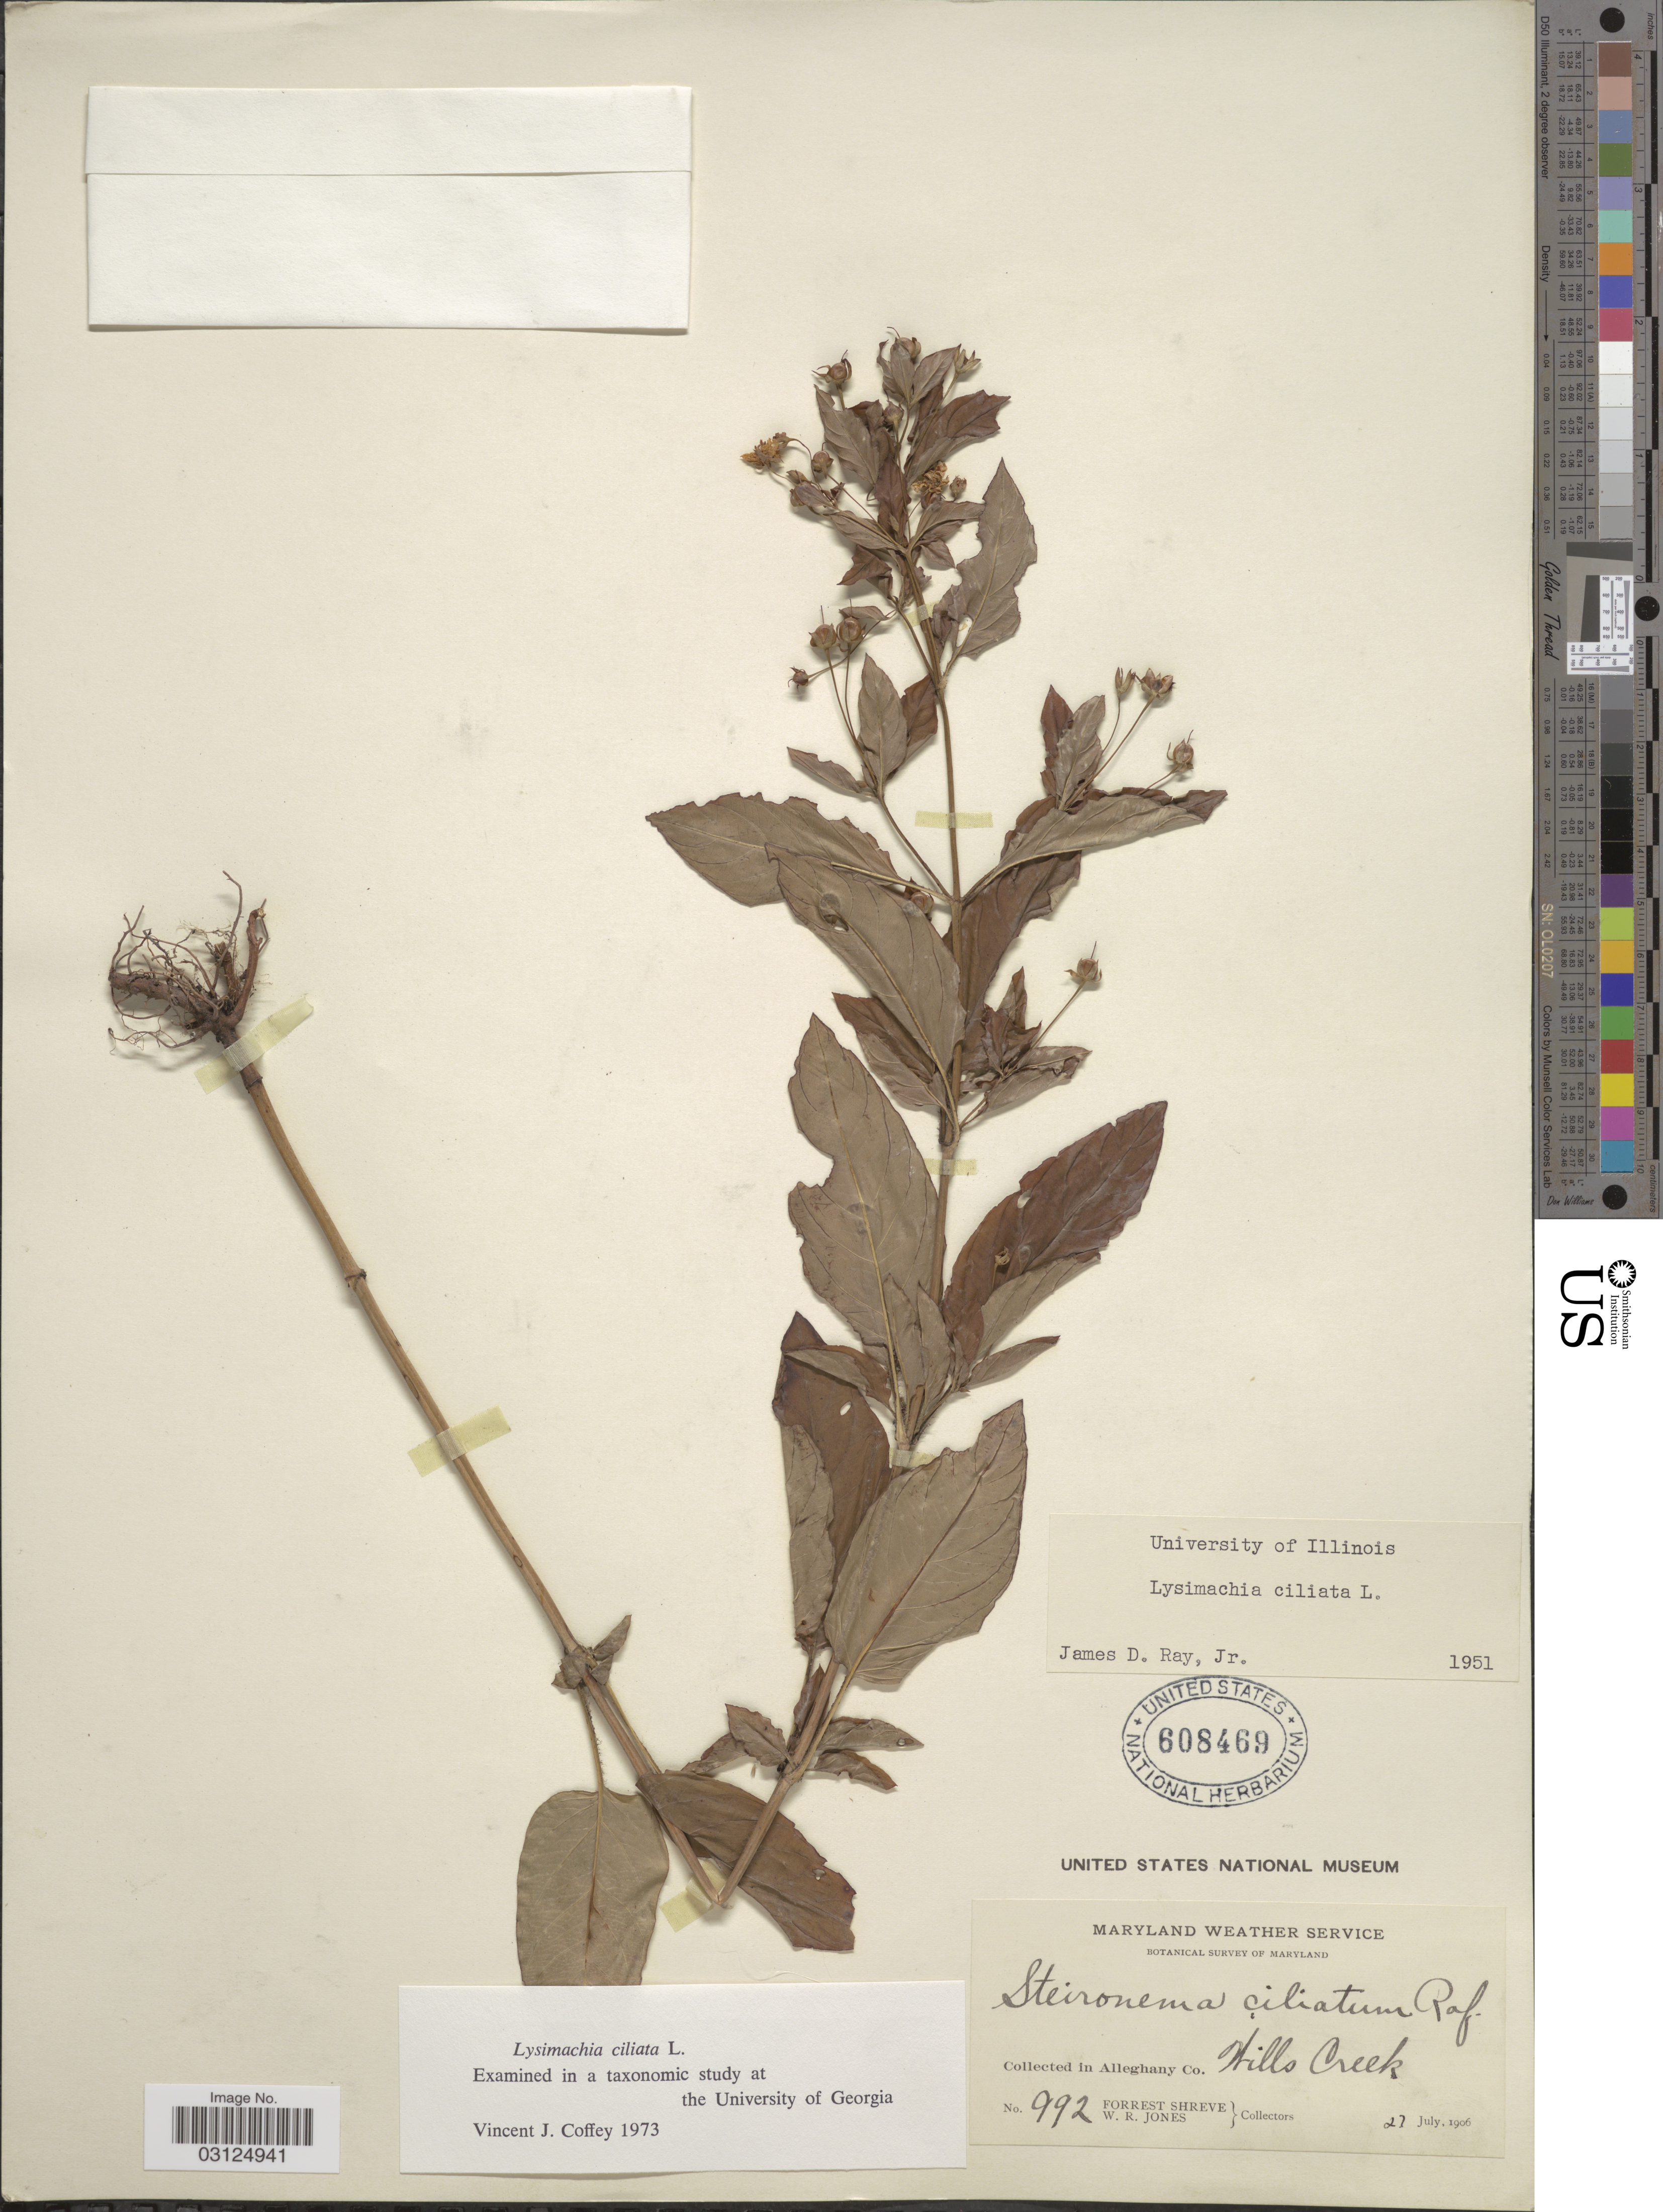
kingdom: Plantae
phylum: Tracheophyta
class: Magnoliopsida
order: Ericales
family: Primulaceae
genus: Lysimachia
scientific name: Lysimachia ciliata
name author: L.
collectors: F. Shreve & W. R. Jones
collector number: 992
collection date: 1906-07-27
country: United States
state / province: Maryland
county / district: Allegany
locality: Alleghany Co. Hills Creek.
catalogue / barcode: US 608469